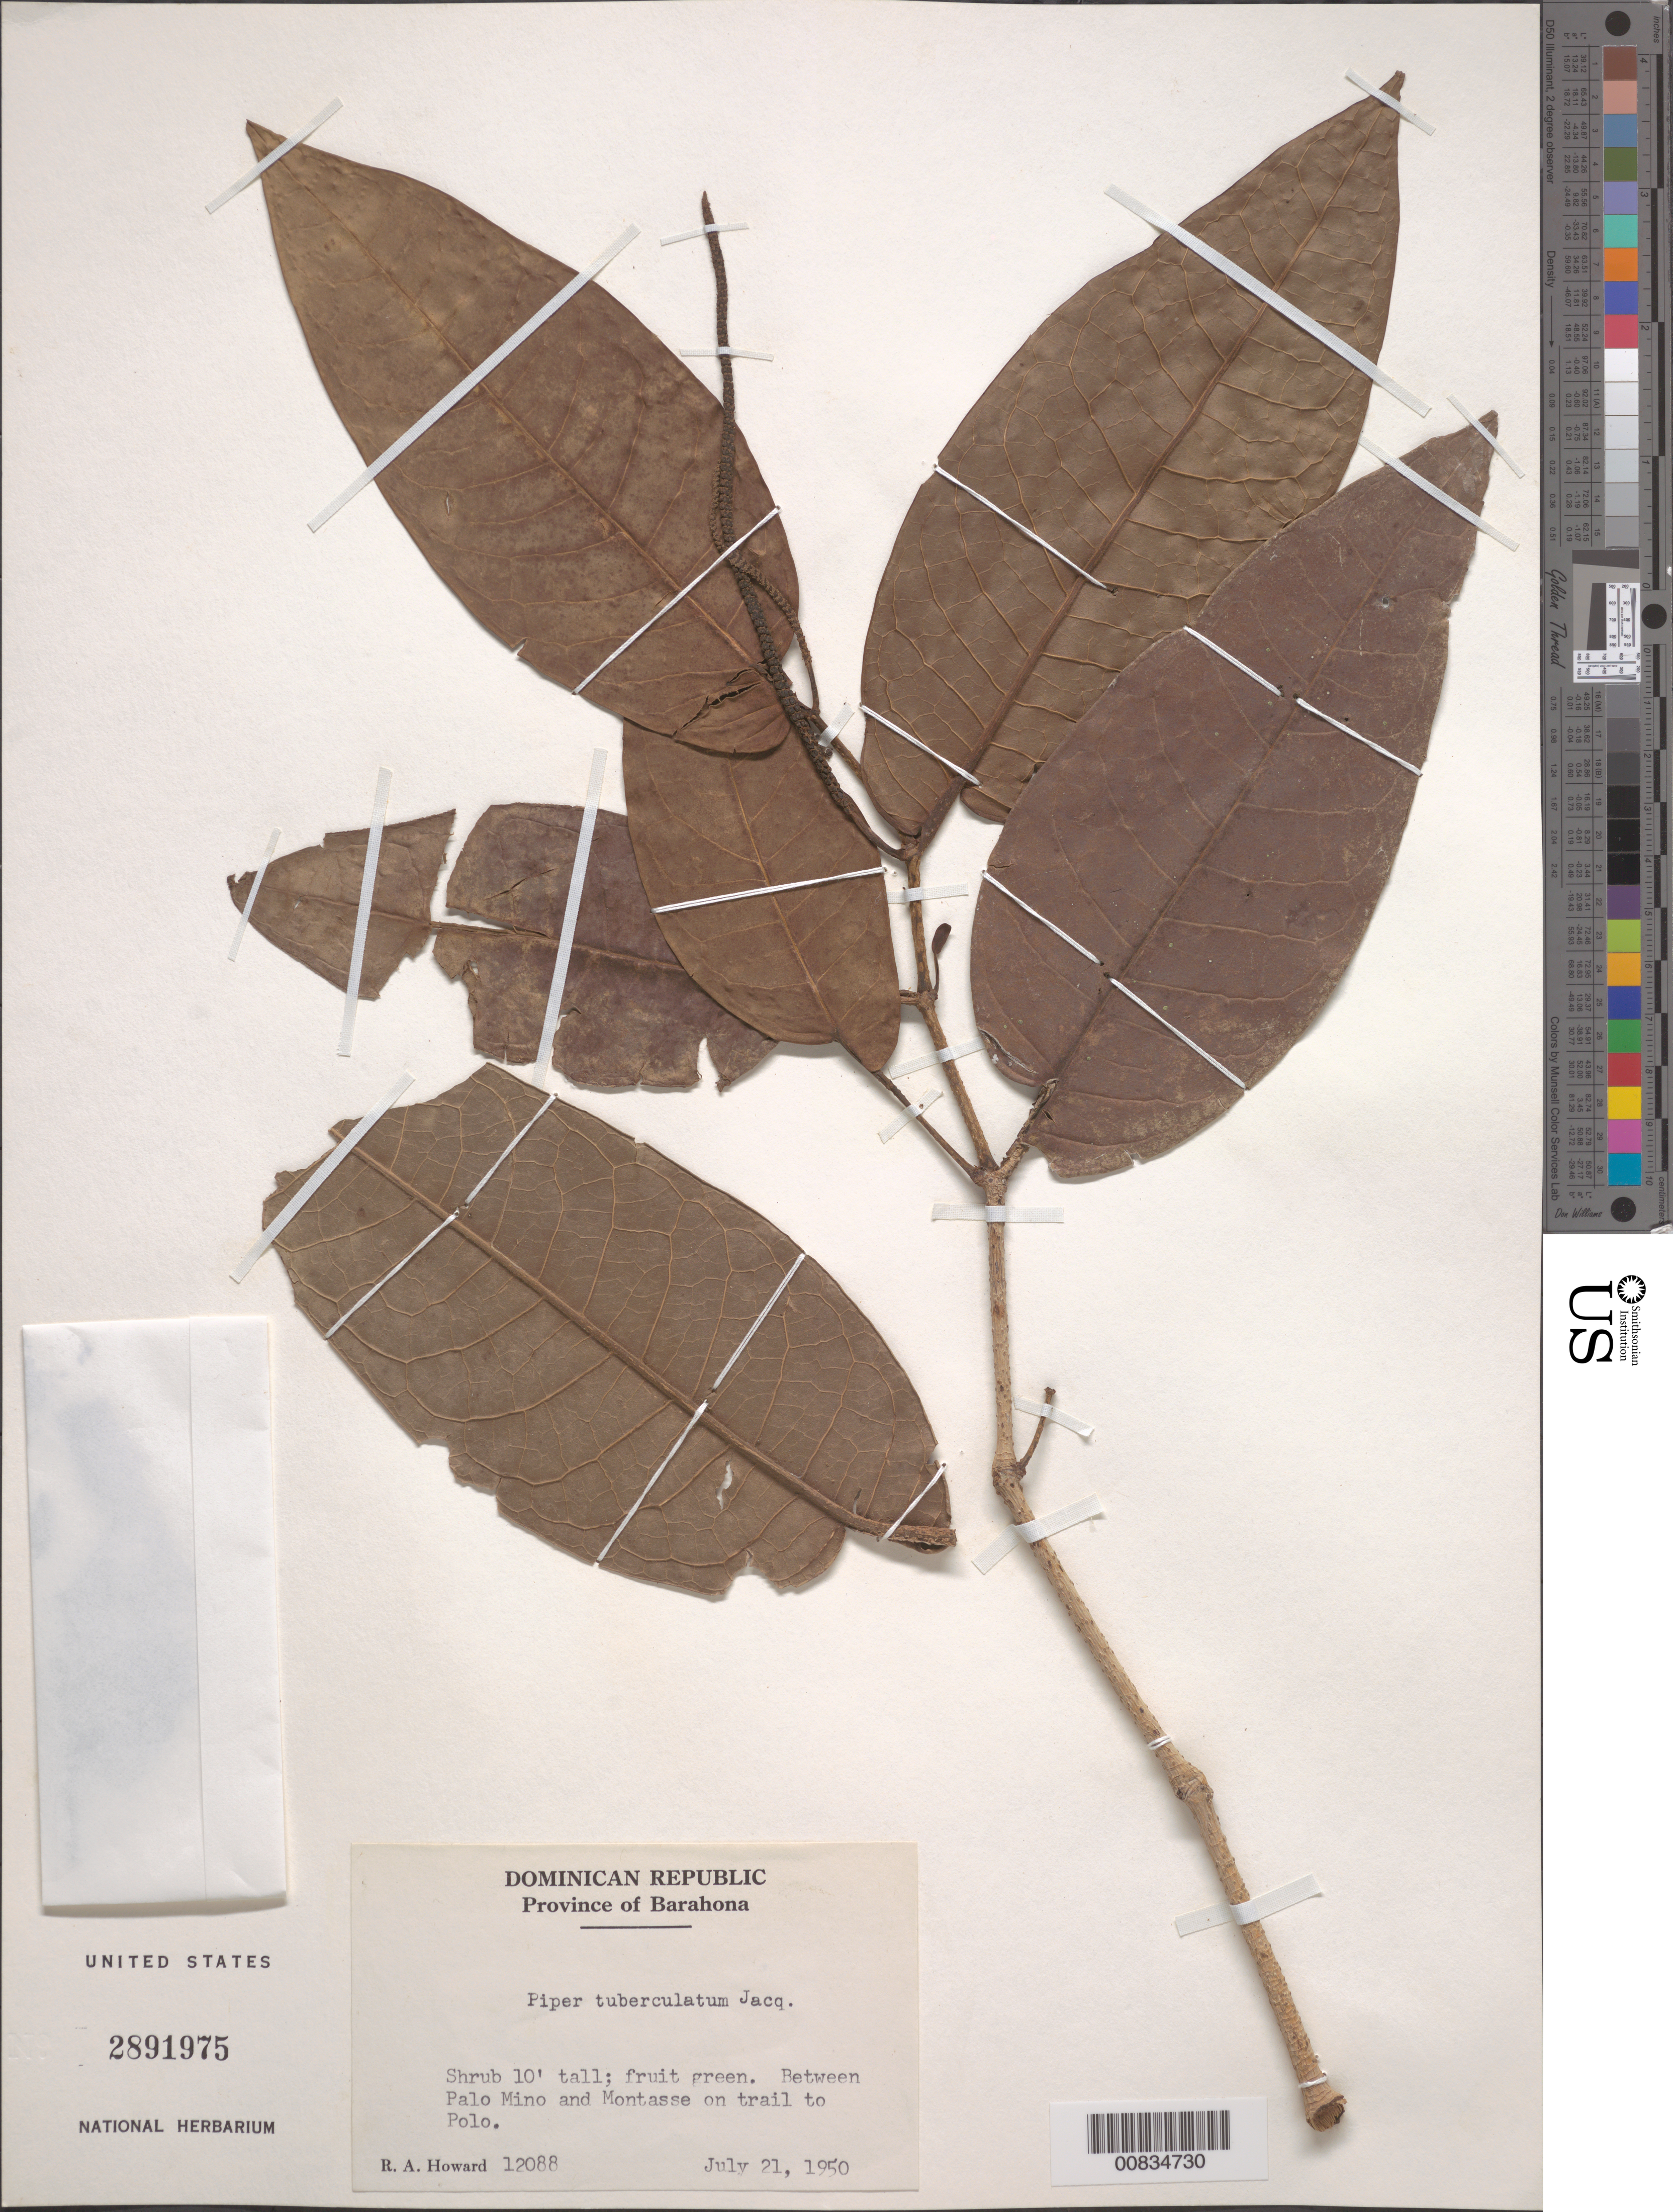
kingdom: Plantae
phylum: Tracheophyta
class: Magnoliopsida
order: Piperales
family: Piperaceae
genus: Piper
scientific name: Piper tuberculatum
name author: Jacq.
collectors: R. A. Howard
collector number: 12088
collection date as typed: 21 Jul 1950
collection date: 1950-07-21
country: Dominican Republic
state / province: Barahona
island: Hispaniola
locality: Between Palo Mino and Montasse on trail to Polo.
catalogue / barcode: US 2891975